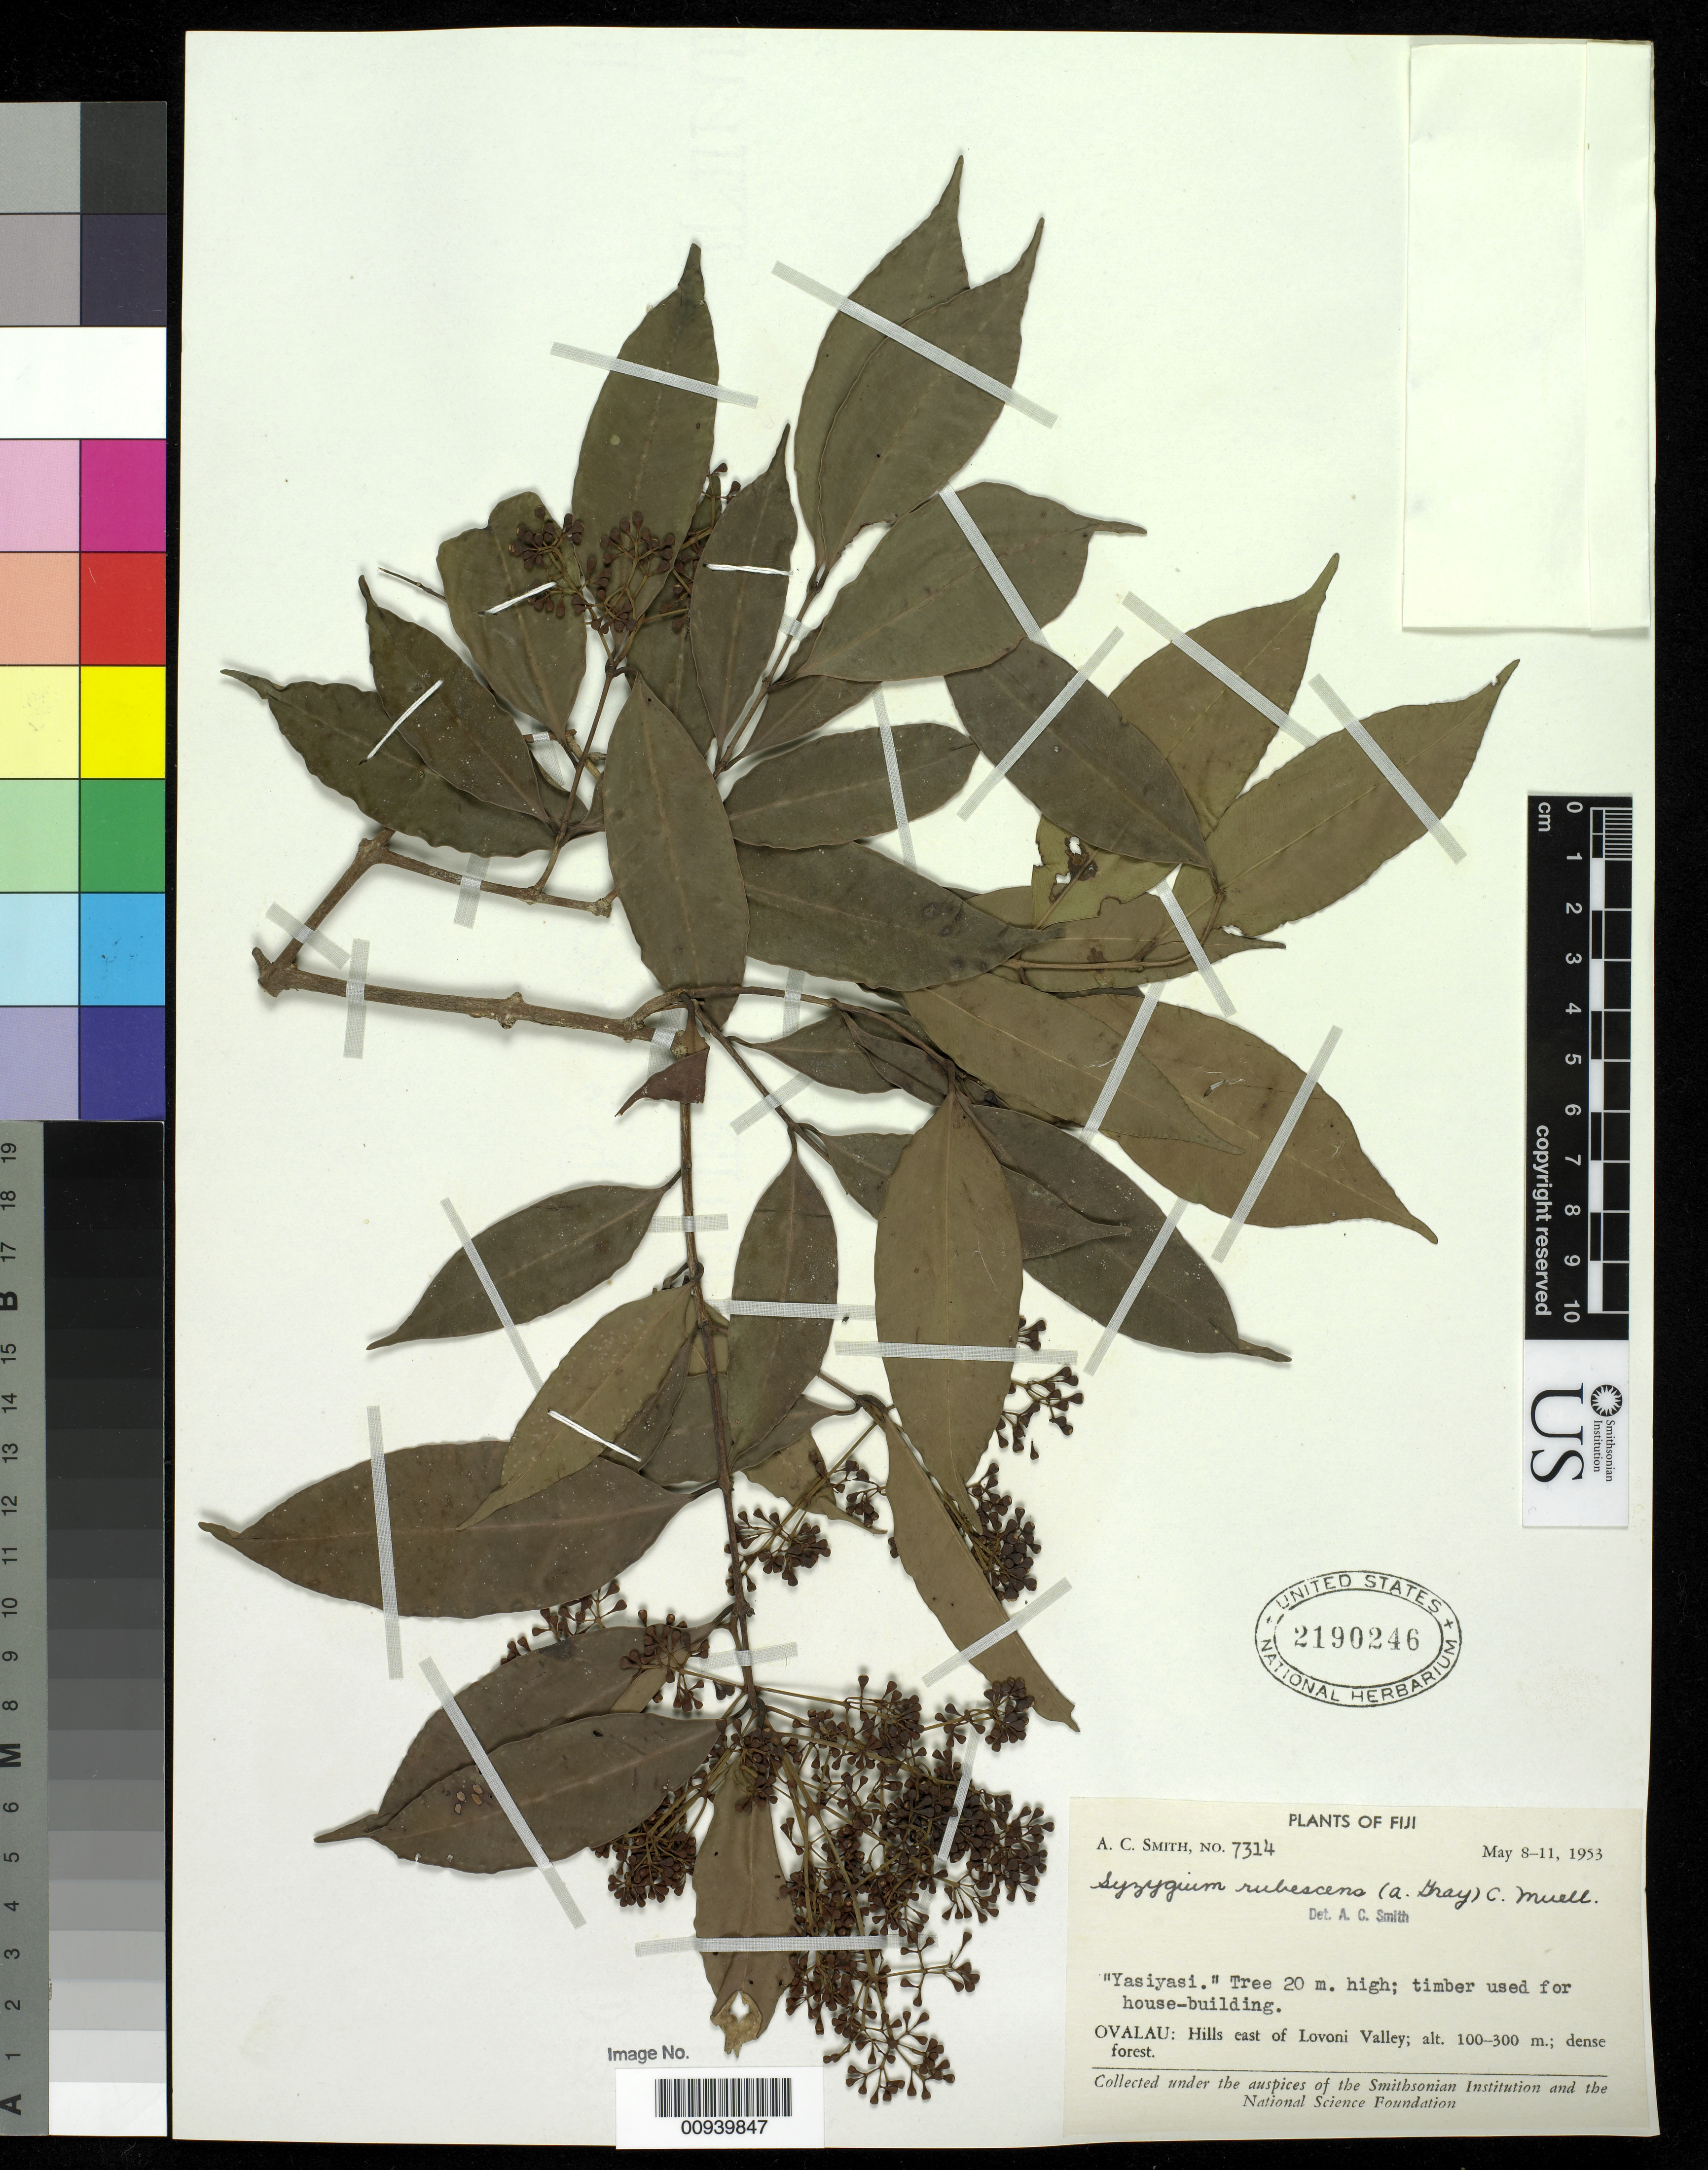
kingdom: Plantae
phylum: Tracheophyta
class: Magnoliopsida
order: Myrtales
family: Myrtaceae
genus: Syzygium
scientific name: Syzygium rubescens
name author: (A. Gray) Mueller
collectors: C. A. Smith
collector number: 7314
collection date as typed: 08 May 1953 to 11 May 1953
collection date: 1953-05-08/1953-05-11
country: Fiji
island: Ovalau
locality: Hills east of Lovoni Valley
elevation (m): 100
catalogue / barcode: US 2190246